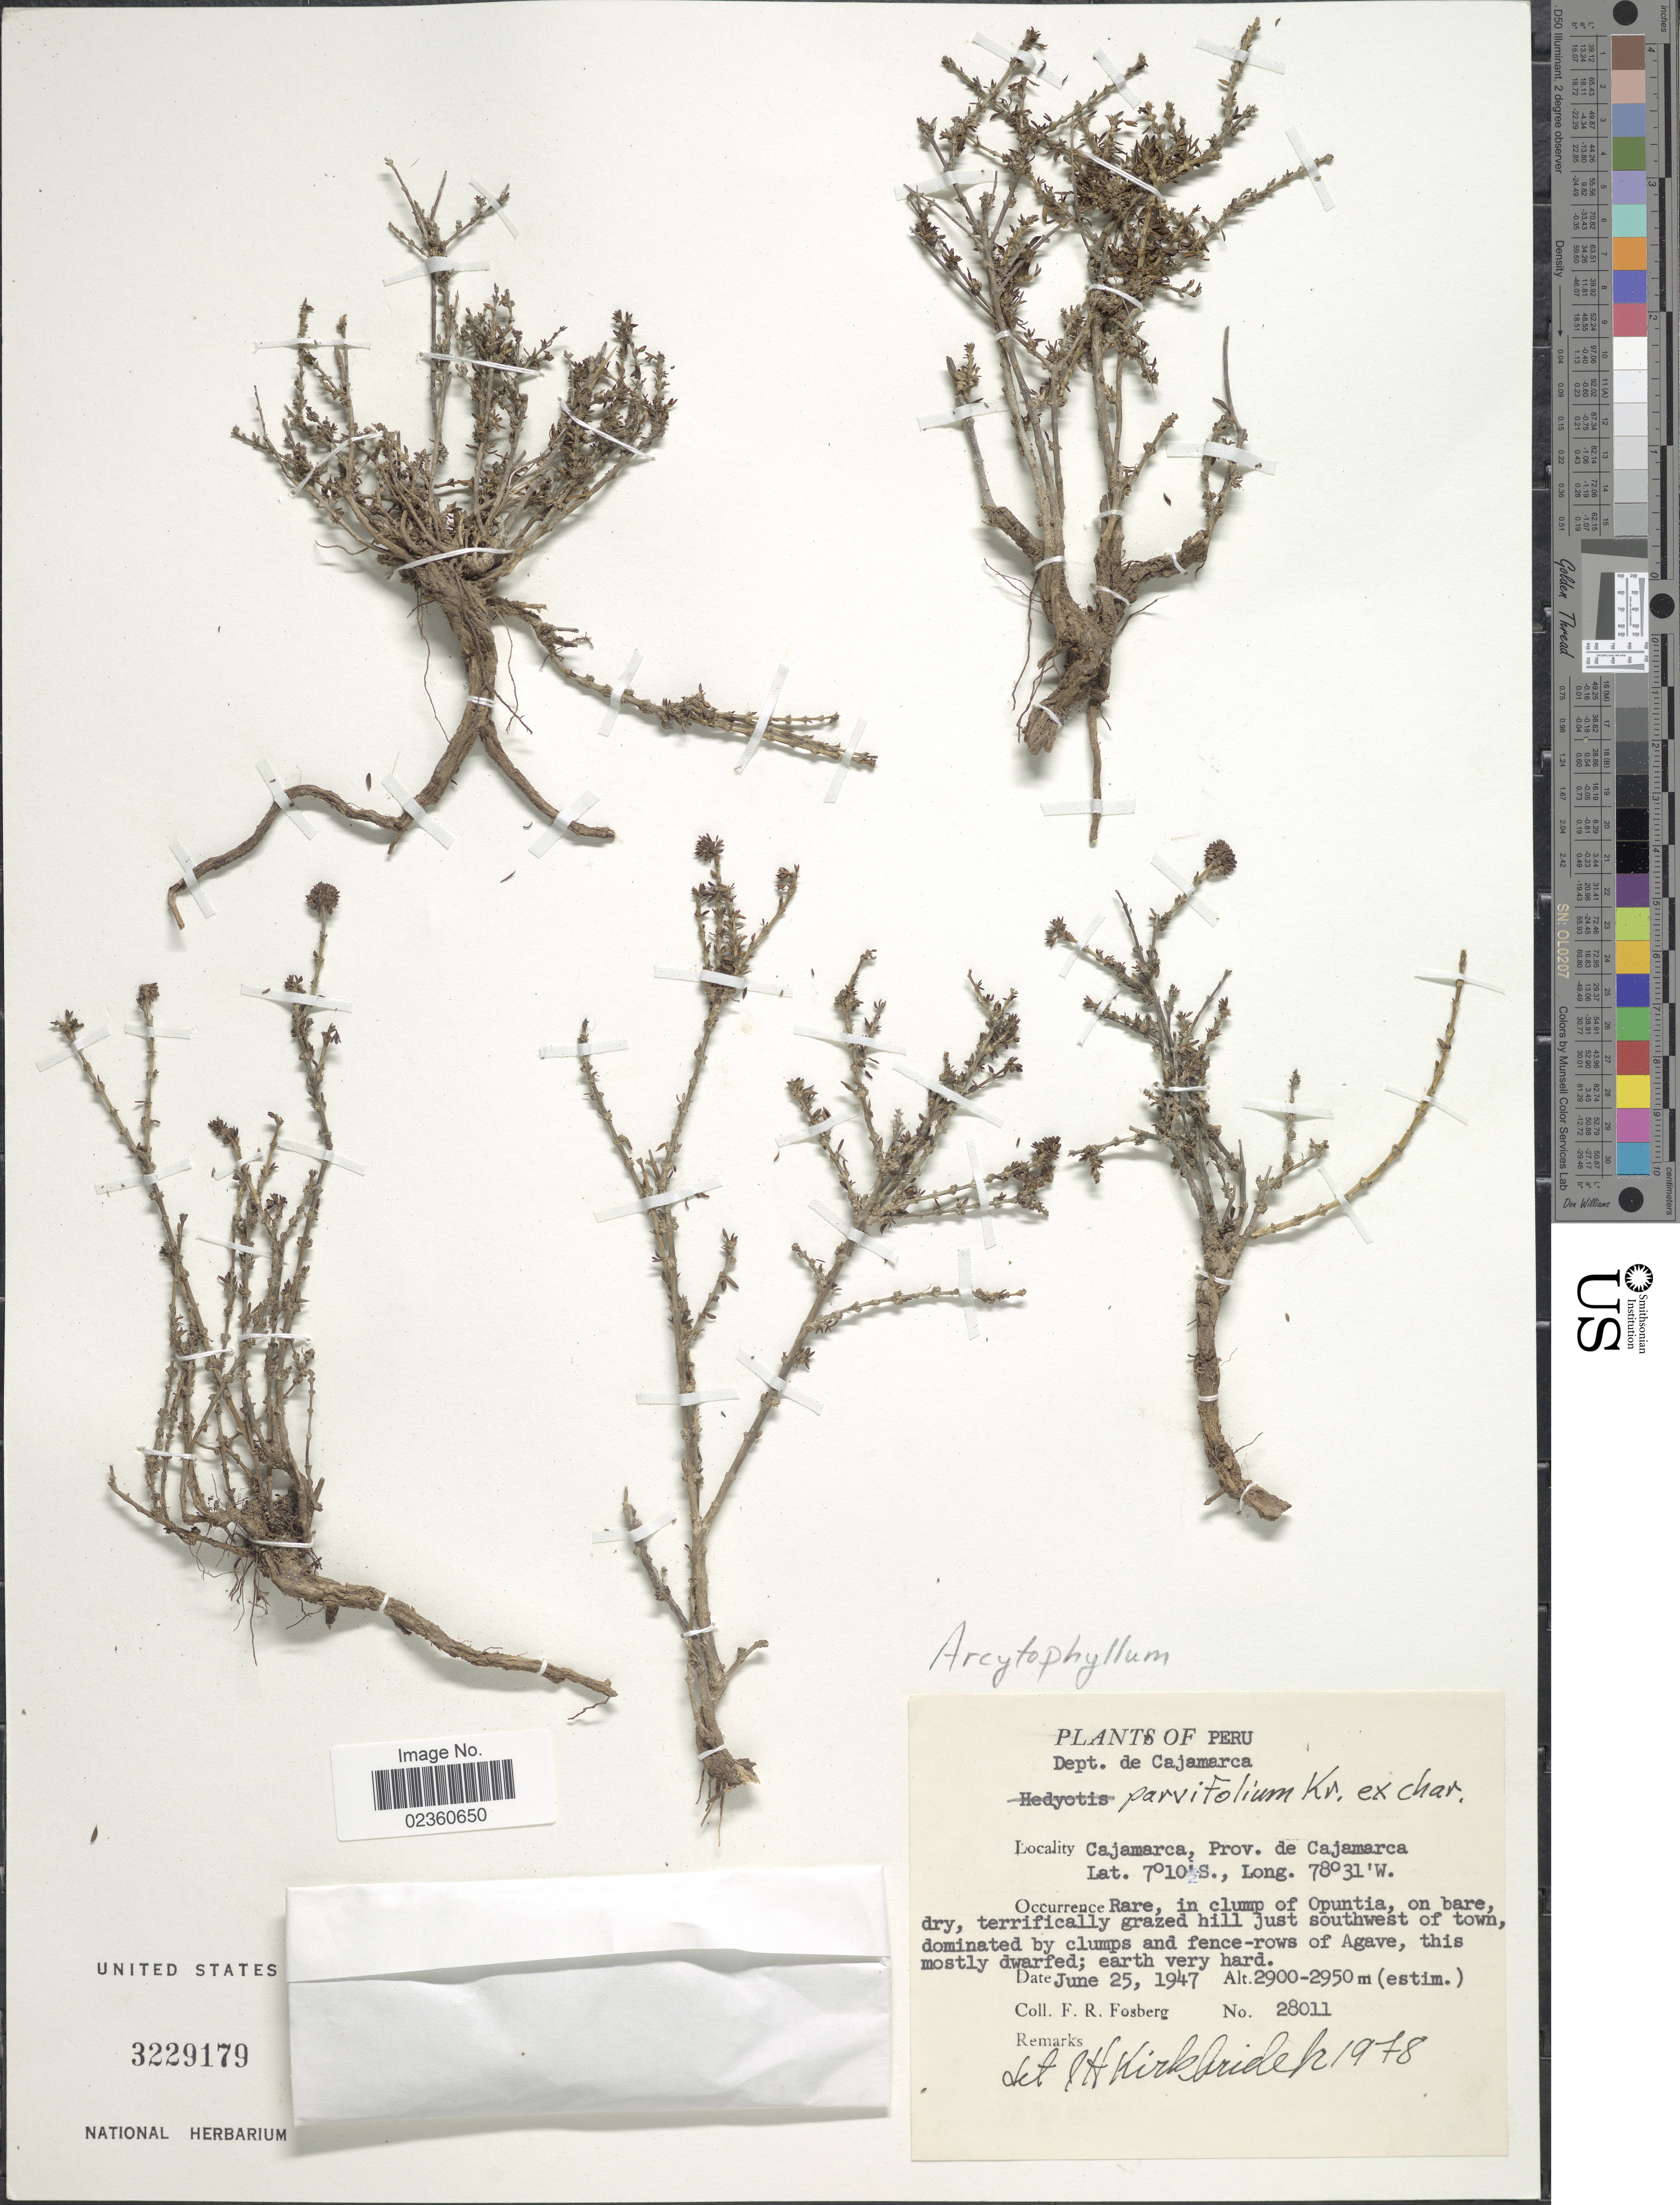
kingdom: Plantae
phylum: Tracheophyta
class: Magnoliopsida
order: Gentianales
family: Rubiaceae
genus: Arcytophyllum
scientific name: Arcytophyllum parvifolium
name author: K. Krause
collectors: F. R. Fosberg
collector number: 28011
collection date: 1947-06-25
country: Peru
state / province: Cajamarca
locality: Dept. de Cajamarca, Cajamarca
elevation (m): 2900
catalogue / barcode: US 3229179